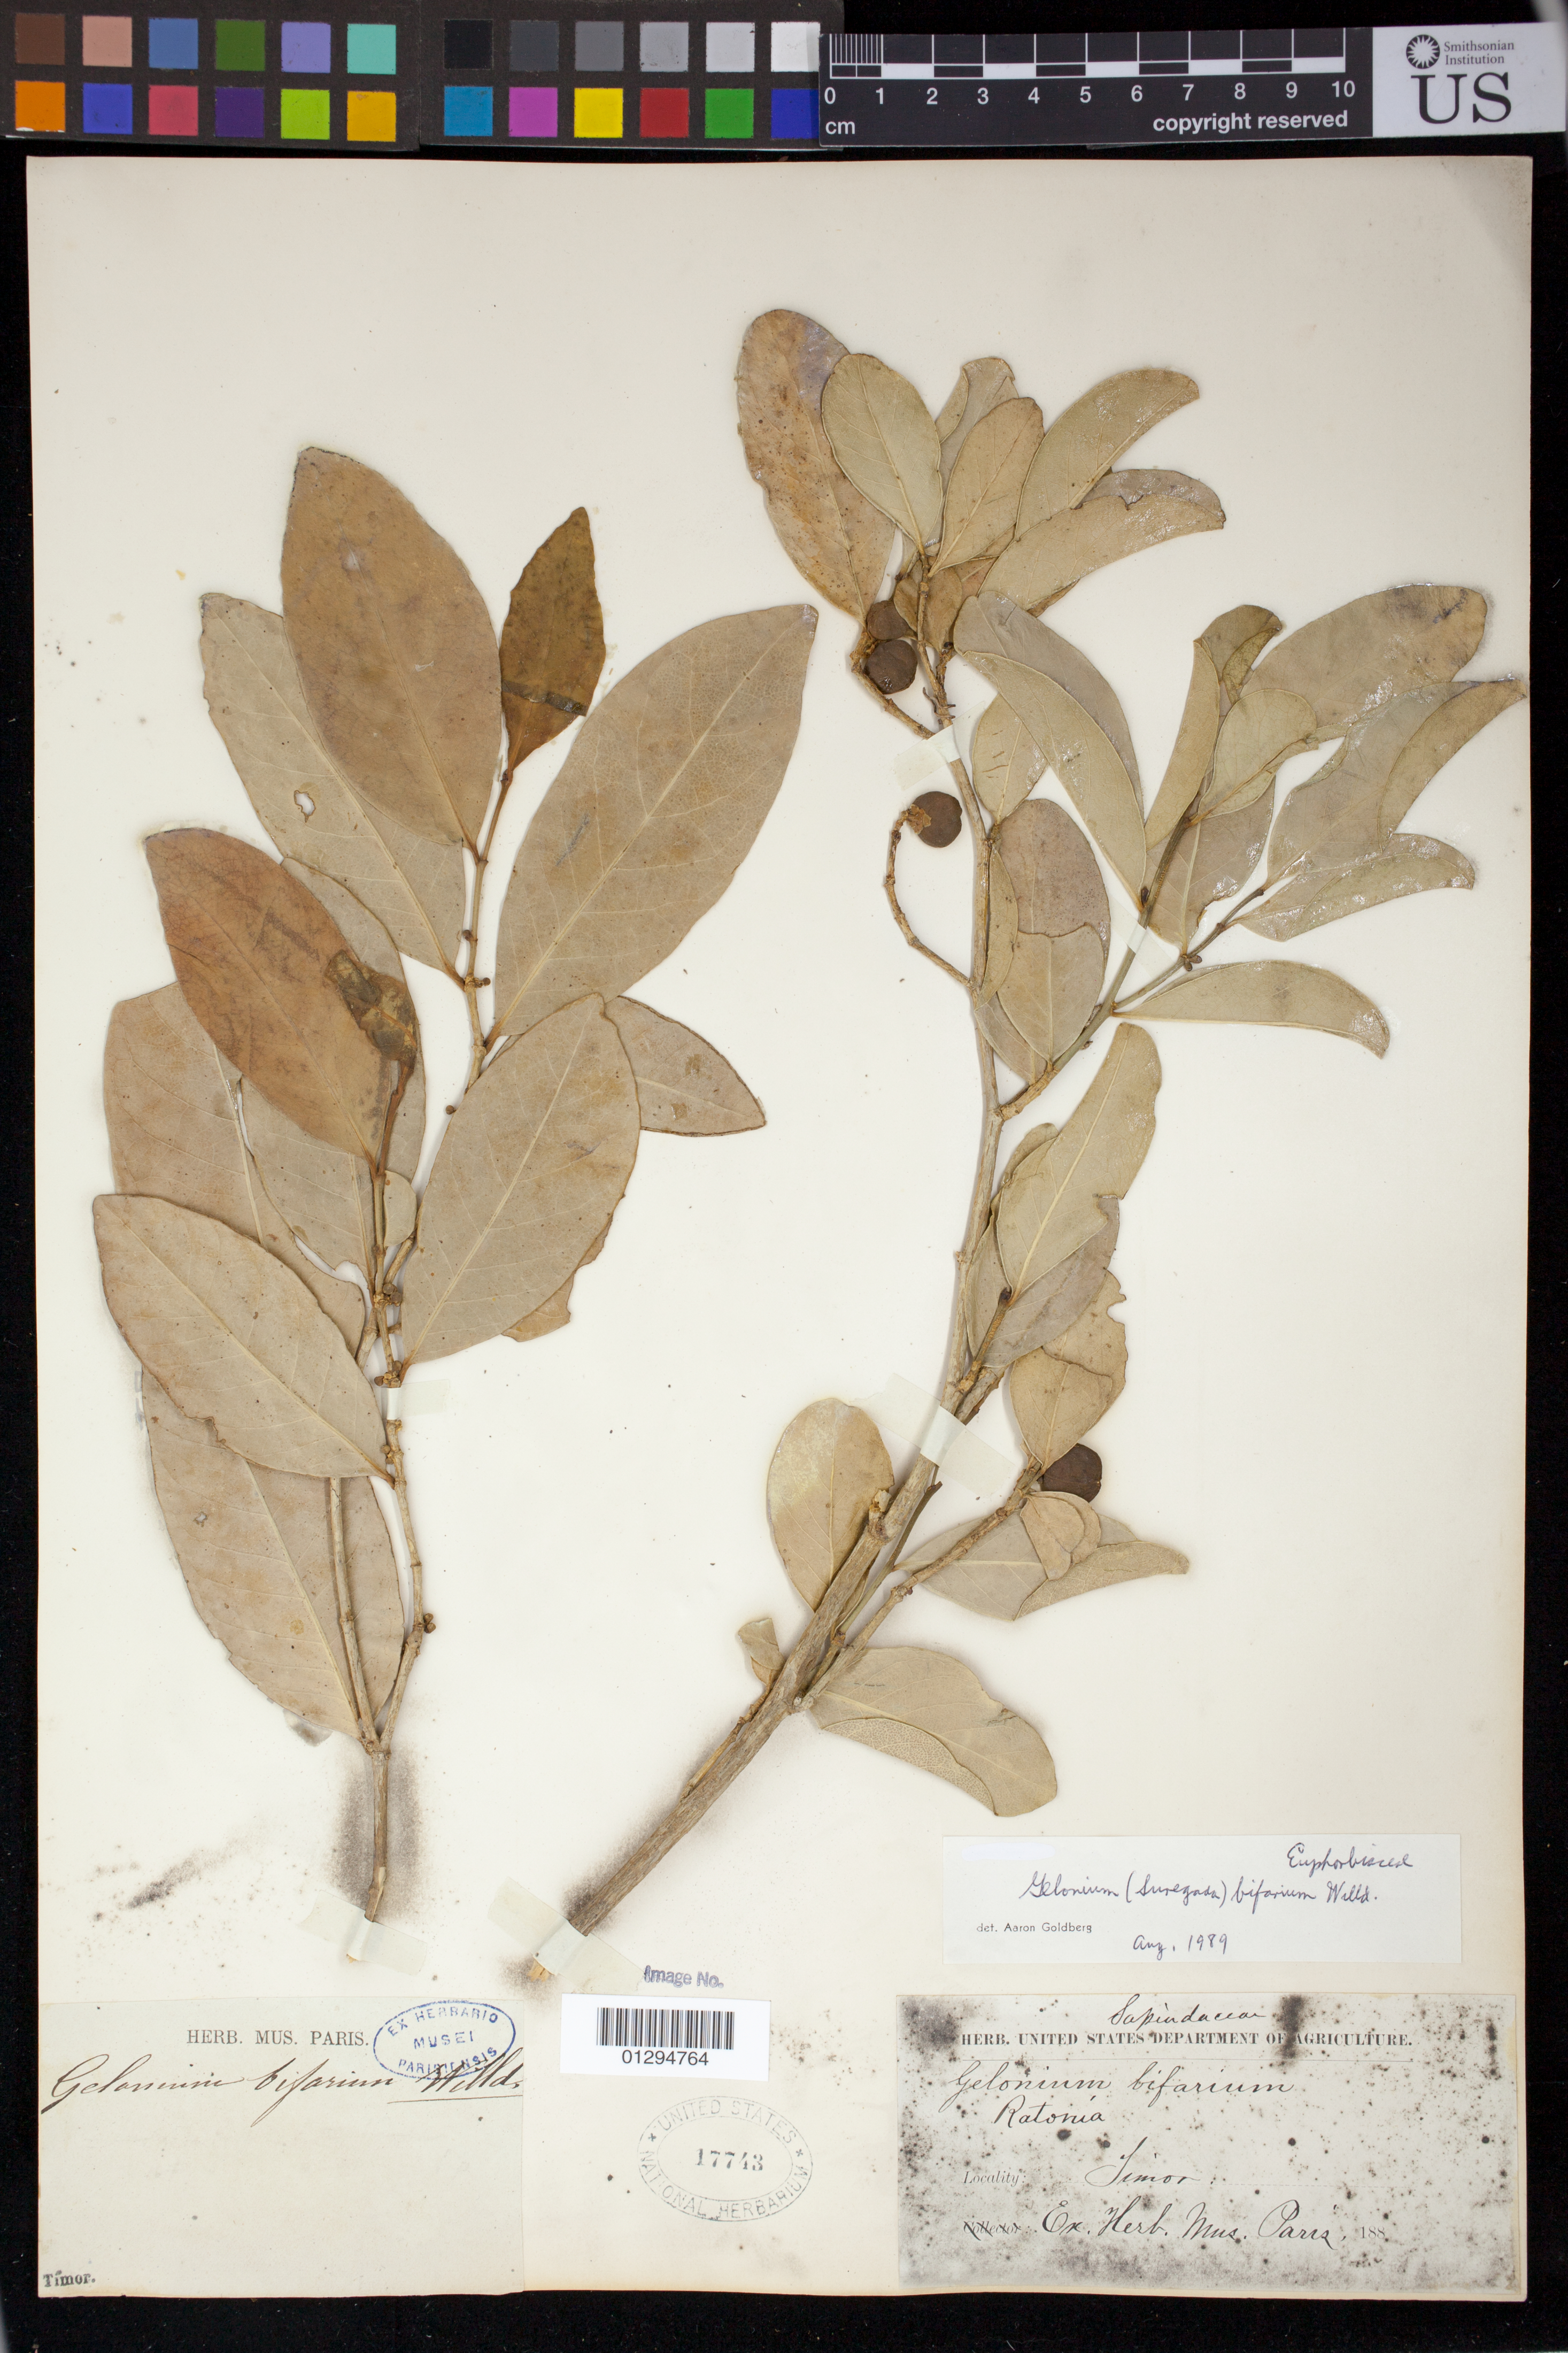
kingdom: Plantae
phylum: Tracheophyta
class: Magnoliopsida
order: Malpighiales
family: Euphorbiaceae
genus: Gelonium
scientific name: Gelonium bifarium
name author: Roxb. ex Willd.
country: Indonesia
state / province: Nusa Tenggara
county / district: Nusa Tenggara Timur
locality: Timor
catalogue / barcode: US 17743